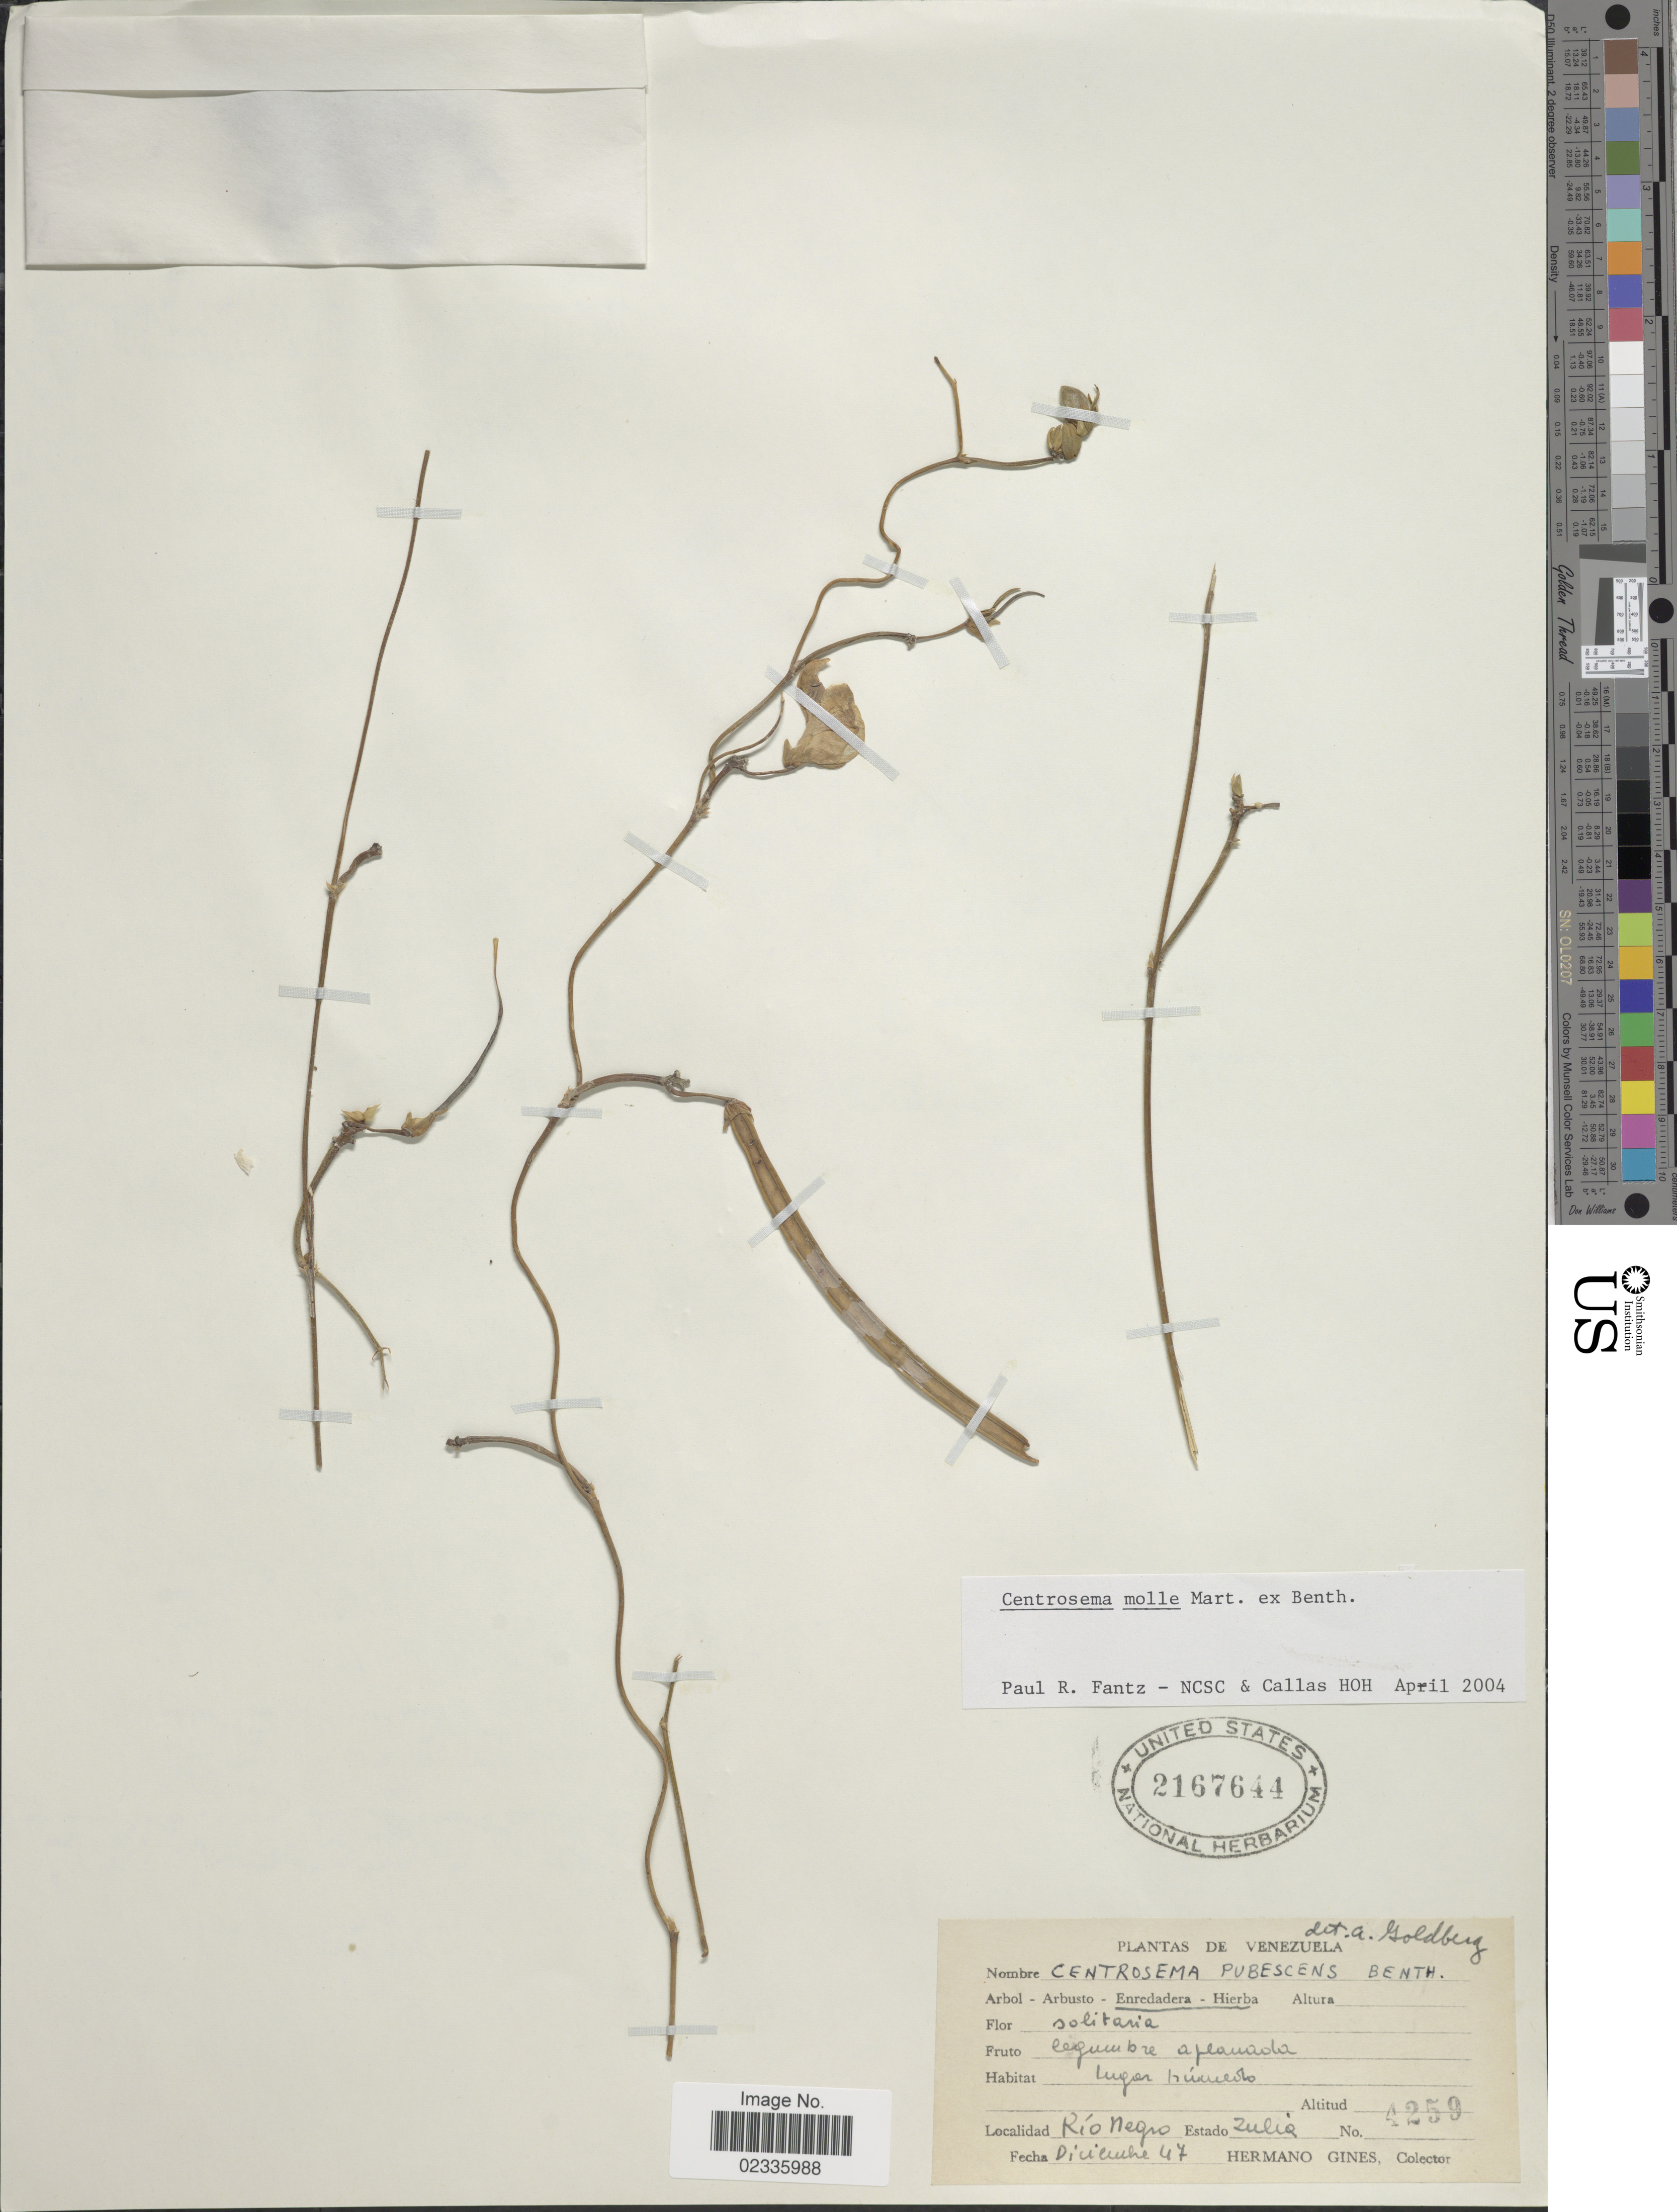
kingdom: Plantae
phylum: Tracheophyta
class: Magnoliopsida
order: Fabales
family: Fabaceae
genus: Centrosema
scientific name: Centrosema molle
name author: Mart. ex Benth.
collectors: Bro. Gines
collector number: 4259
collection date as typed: Transcribed d/m/y: /12/47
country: Venezuela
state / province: Zulia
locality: Río Negro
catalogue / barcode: US 2167644